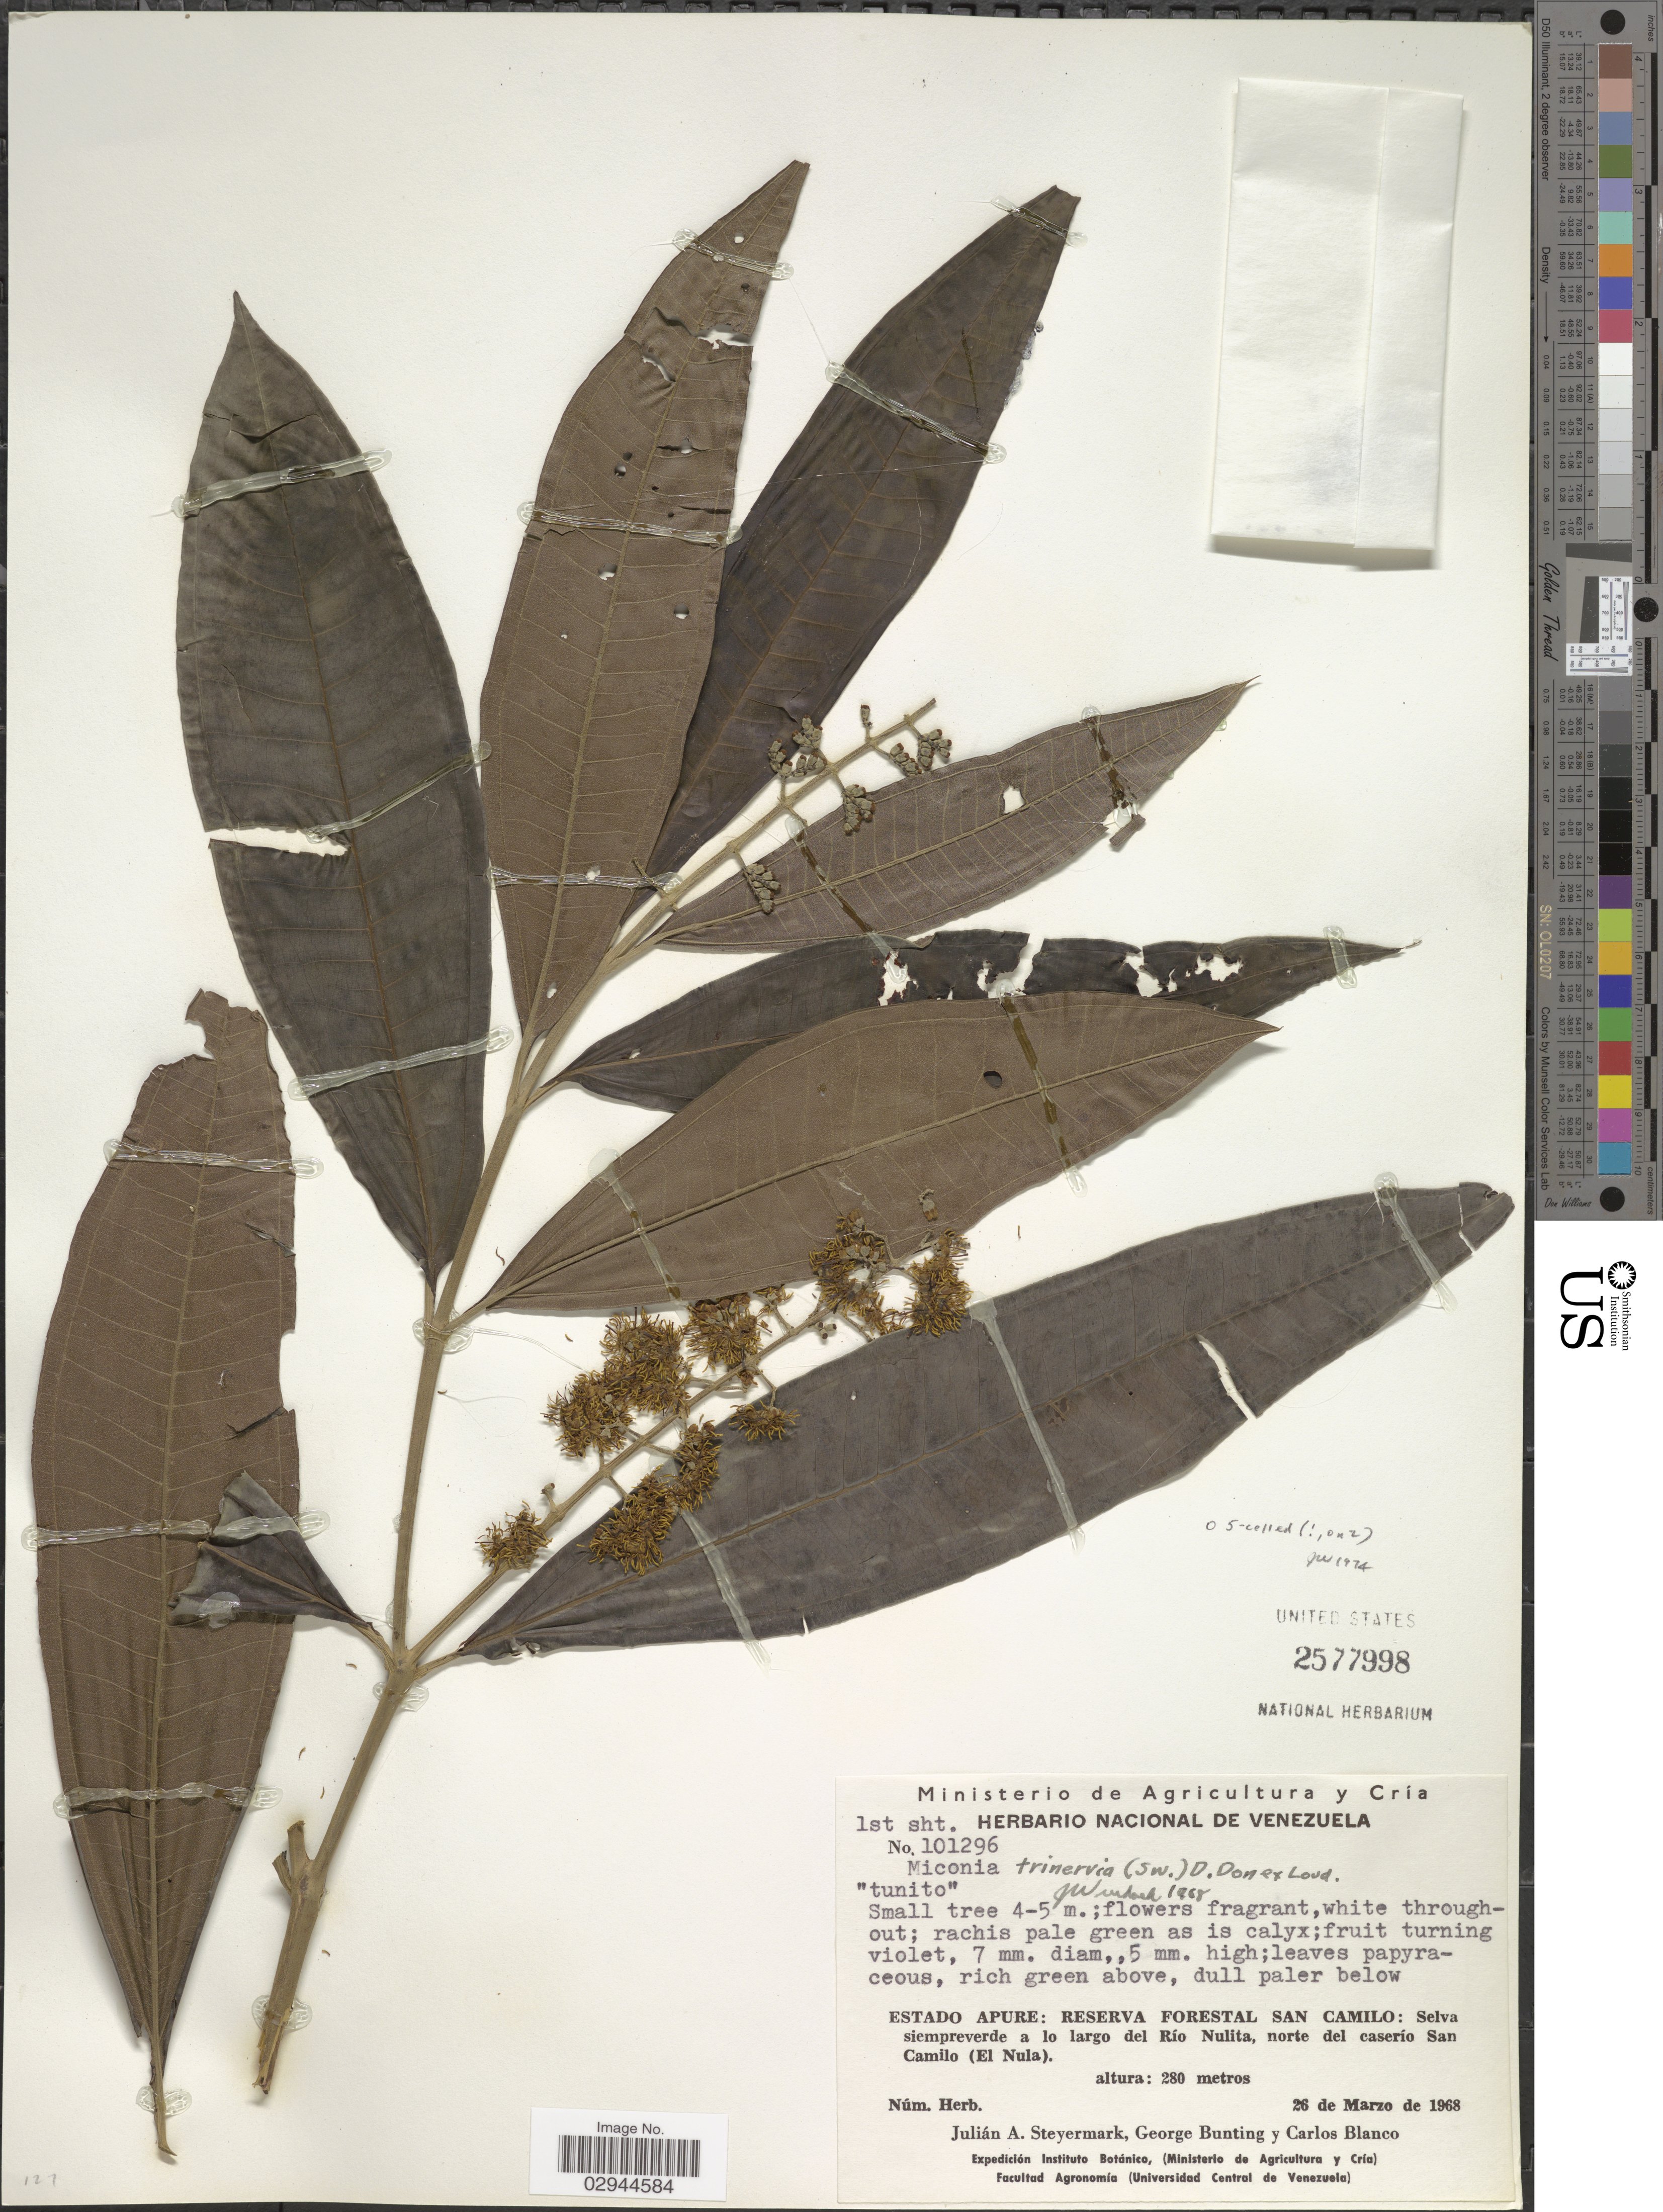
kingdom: Plantae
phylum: Tracheophyta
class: Magnoliopsida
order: Myrtales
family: Melastomataceae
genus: Miconia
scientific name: Miconia trinervia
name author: (Sw.) D. Don ex Loudon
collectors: J. Steyermark, G. S. Bunting & C. Blanco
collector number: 101296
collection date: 1968-03-26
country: Venezuela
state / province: Apure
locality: Reserva Forestal San Camilo, Selva siempreverde a lo largo del Río Nulita, norte del caserío San Camilo (El Nula).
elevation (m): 280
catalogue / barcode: US 2577998